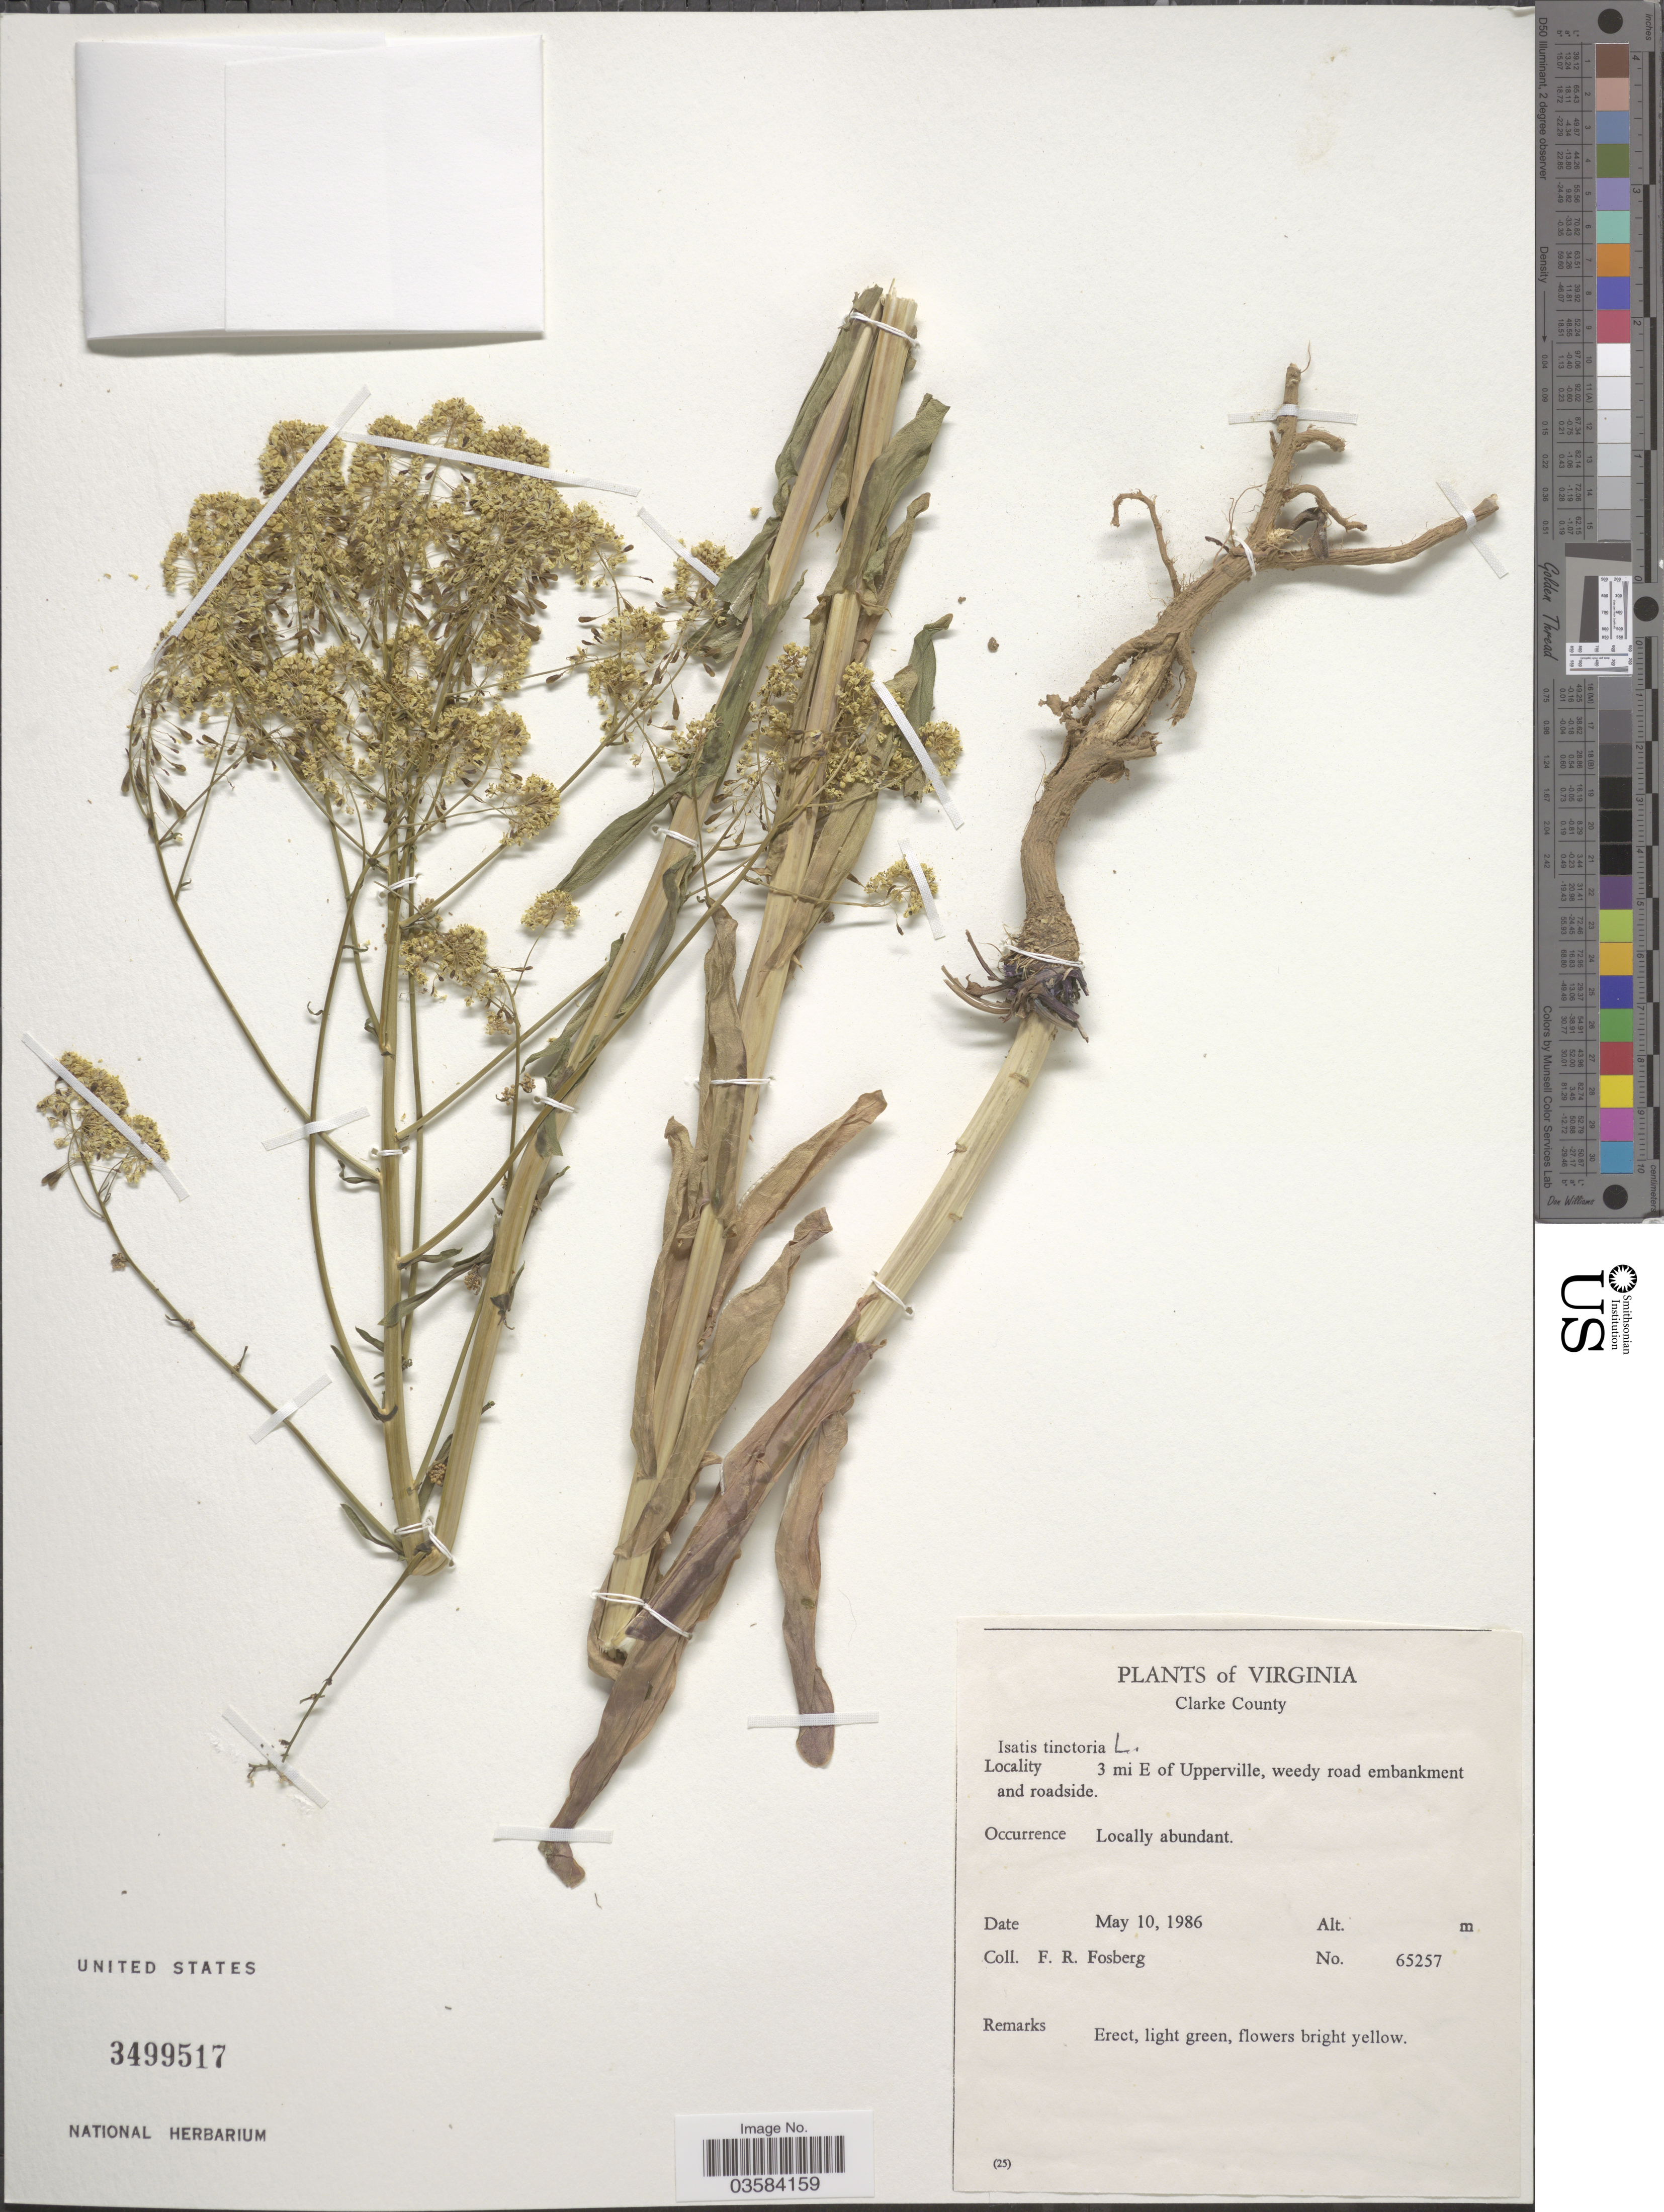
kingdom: Plantae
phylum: Tracheophyta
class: Magnoliopsida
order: Brassicales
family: Brassicaceae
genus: Isatis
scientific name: Isatis tinctoria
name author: L.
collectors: F. R. Fosberg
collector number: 65257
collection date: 1986-05-10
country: United States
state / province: Virginia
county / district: Clarke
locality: Clarke County. 3 mi E of Upperville, weedy road embankment and roadside.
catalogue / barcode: US 3499517